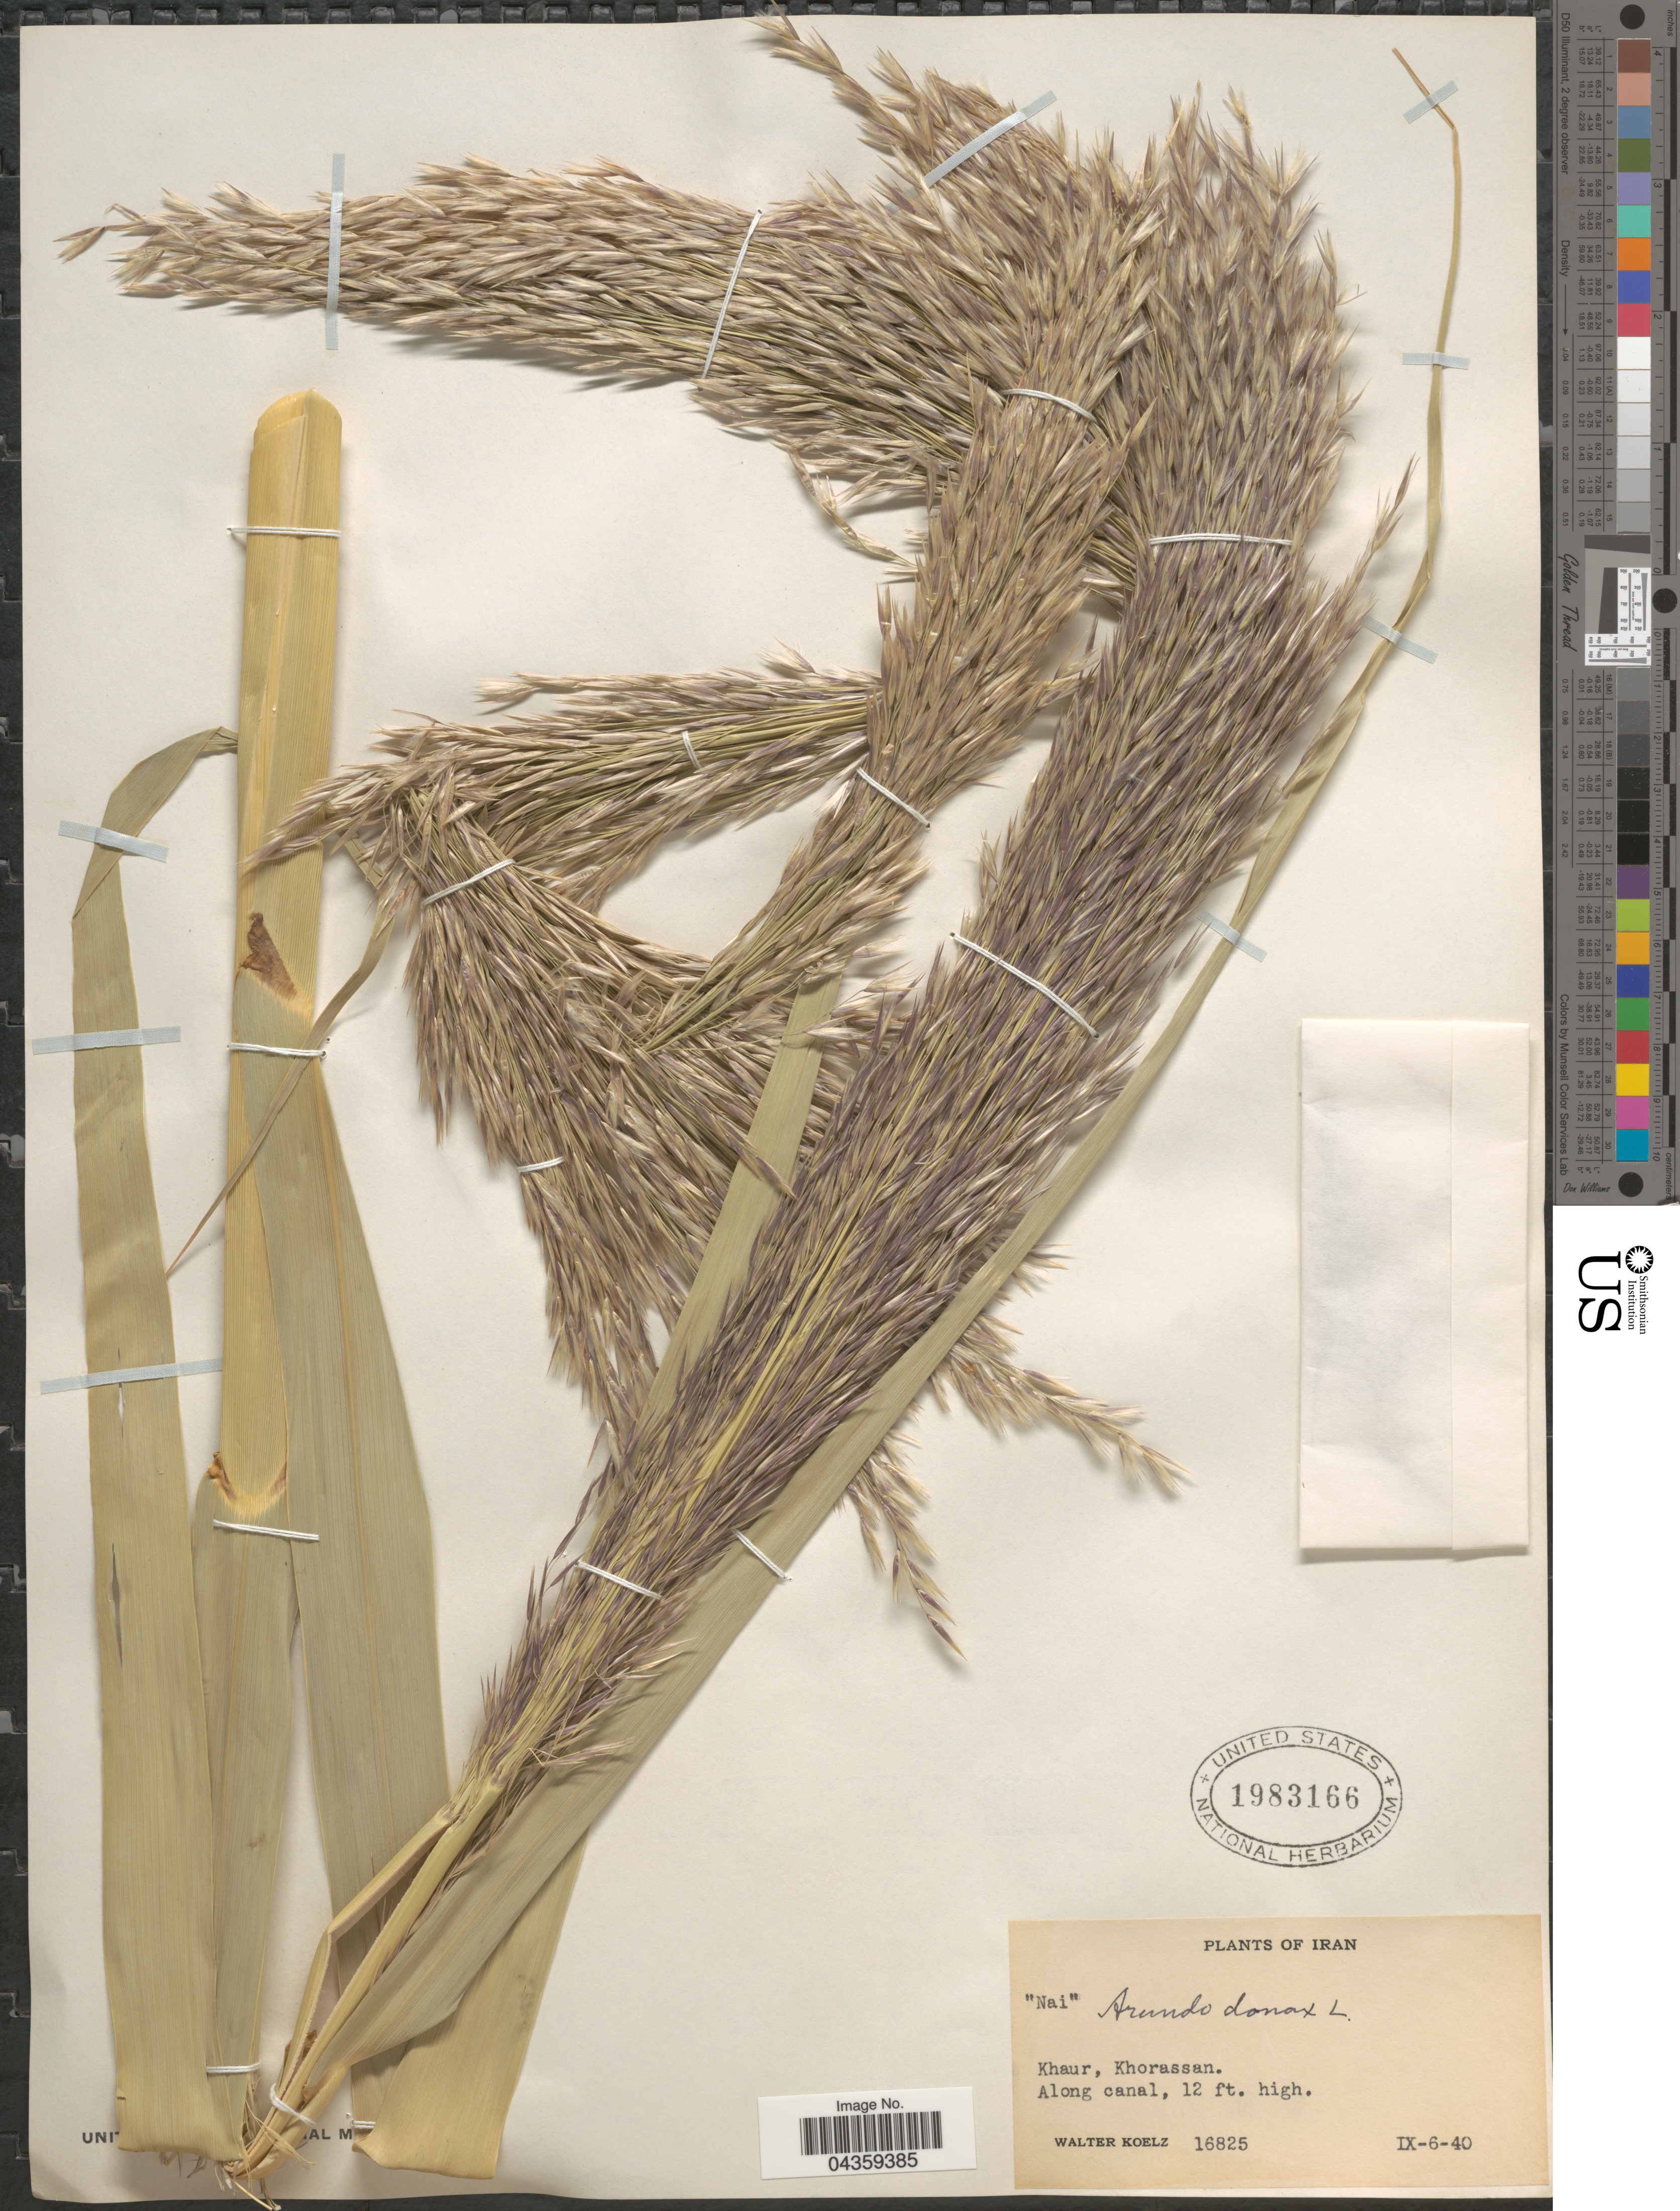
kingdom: Plantae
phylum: Tracheophyta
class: Liliopsida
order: Poales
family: Poaceae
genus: Arundo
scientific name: Arundo donax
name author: L.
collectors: W. N. Koelz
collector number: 16825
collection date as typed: Transcribed d/m/y: 6/9/40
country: Iran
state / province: Khorasan [obsolete]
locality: Khaur.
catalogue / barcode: US 1983166